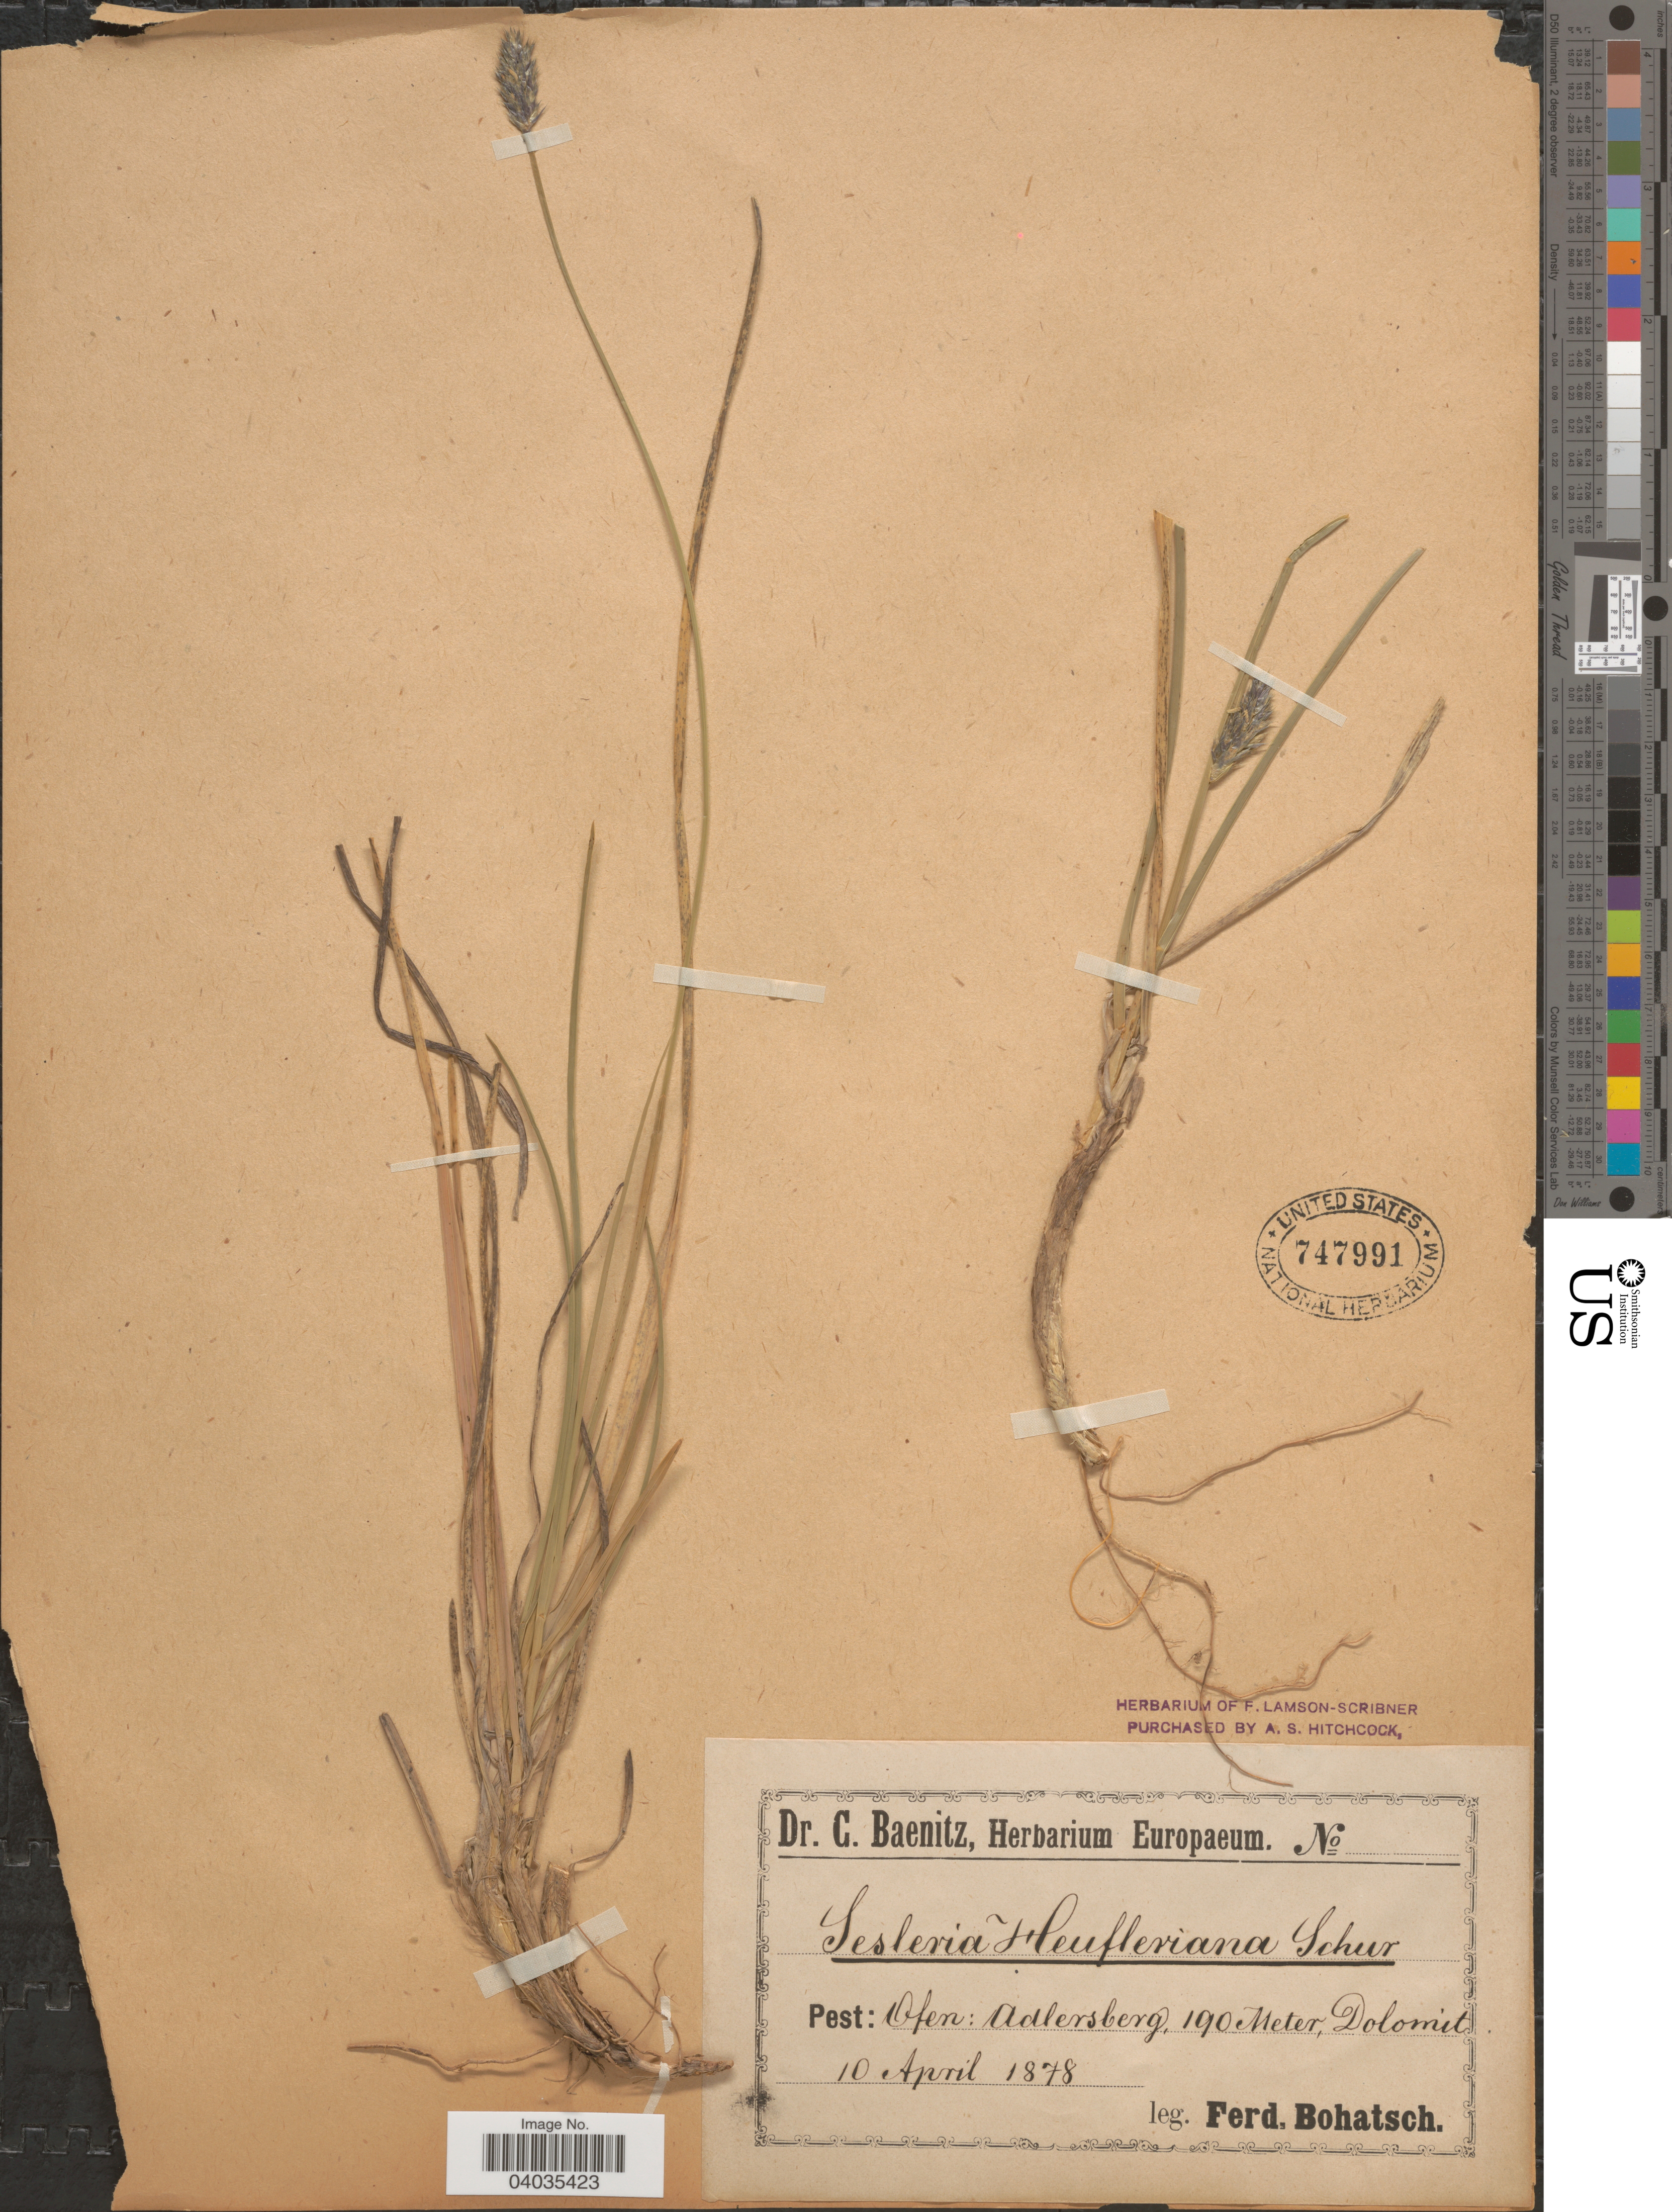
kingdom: Plantae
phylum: Tracheophyta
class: Liliopsida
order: Poales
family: Poaceae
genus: Sesleria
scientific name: Sesleria heufleriana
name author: Schur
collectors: F. Bohatsch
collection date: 1878-04-10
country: Hungary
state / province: Pest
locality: Pest: Ofen: Adlersberg.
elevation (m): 190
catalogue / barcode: US 747991